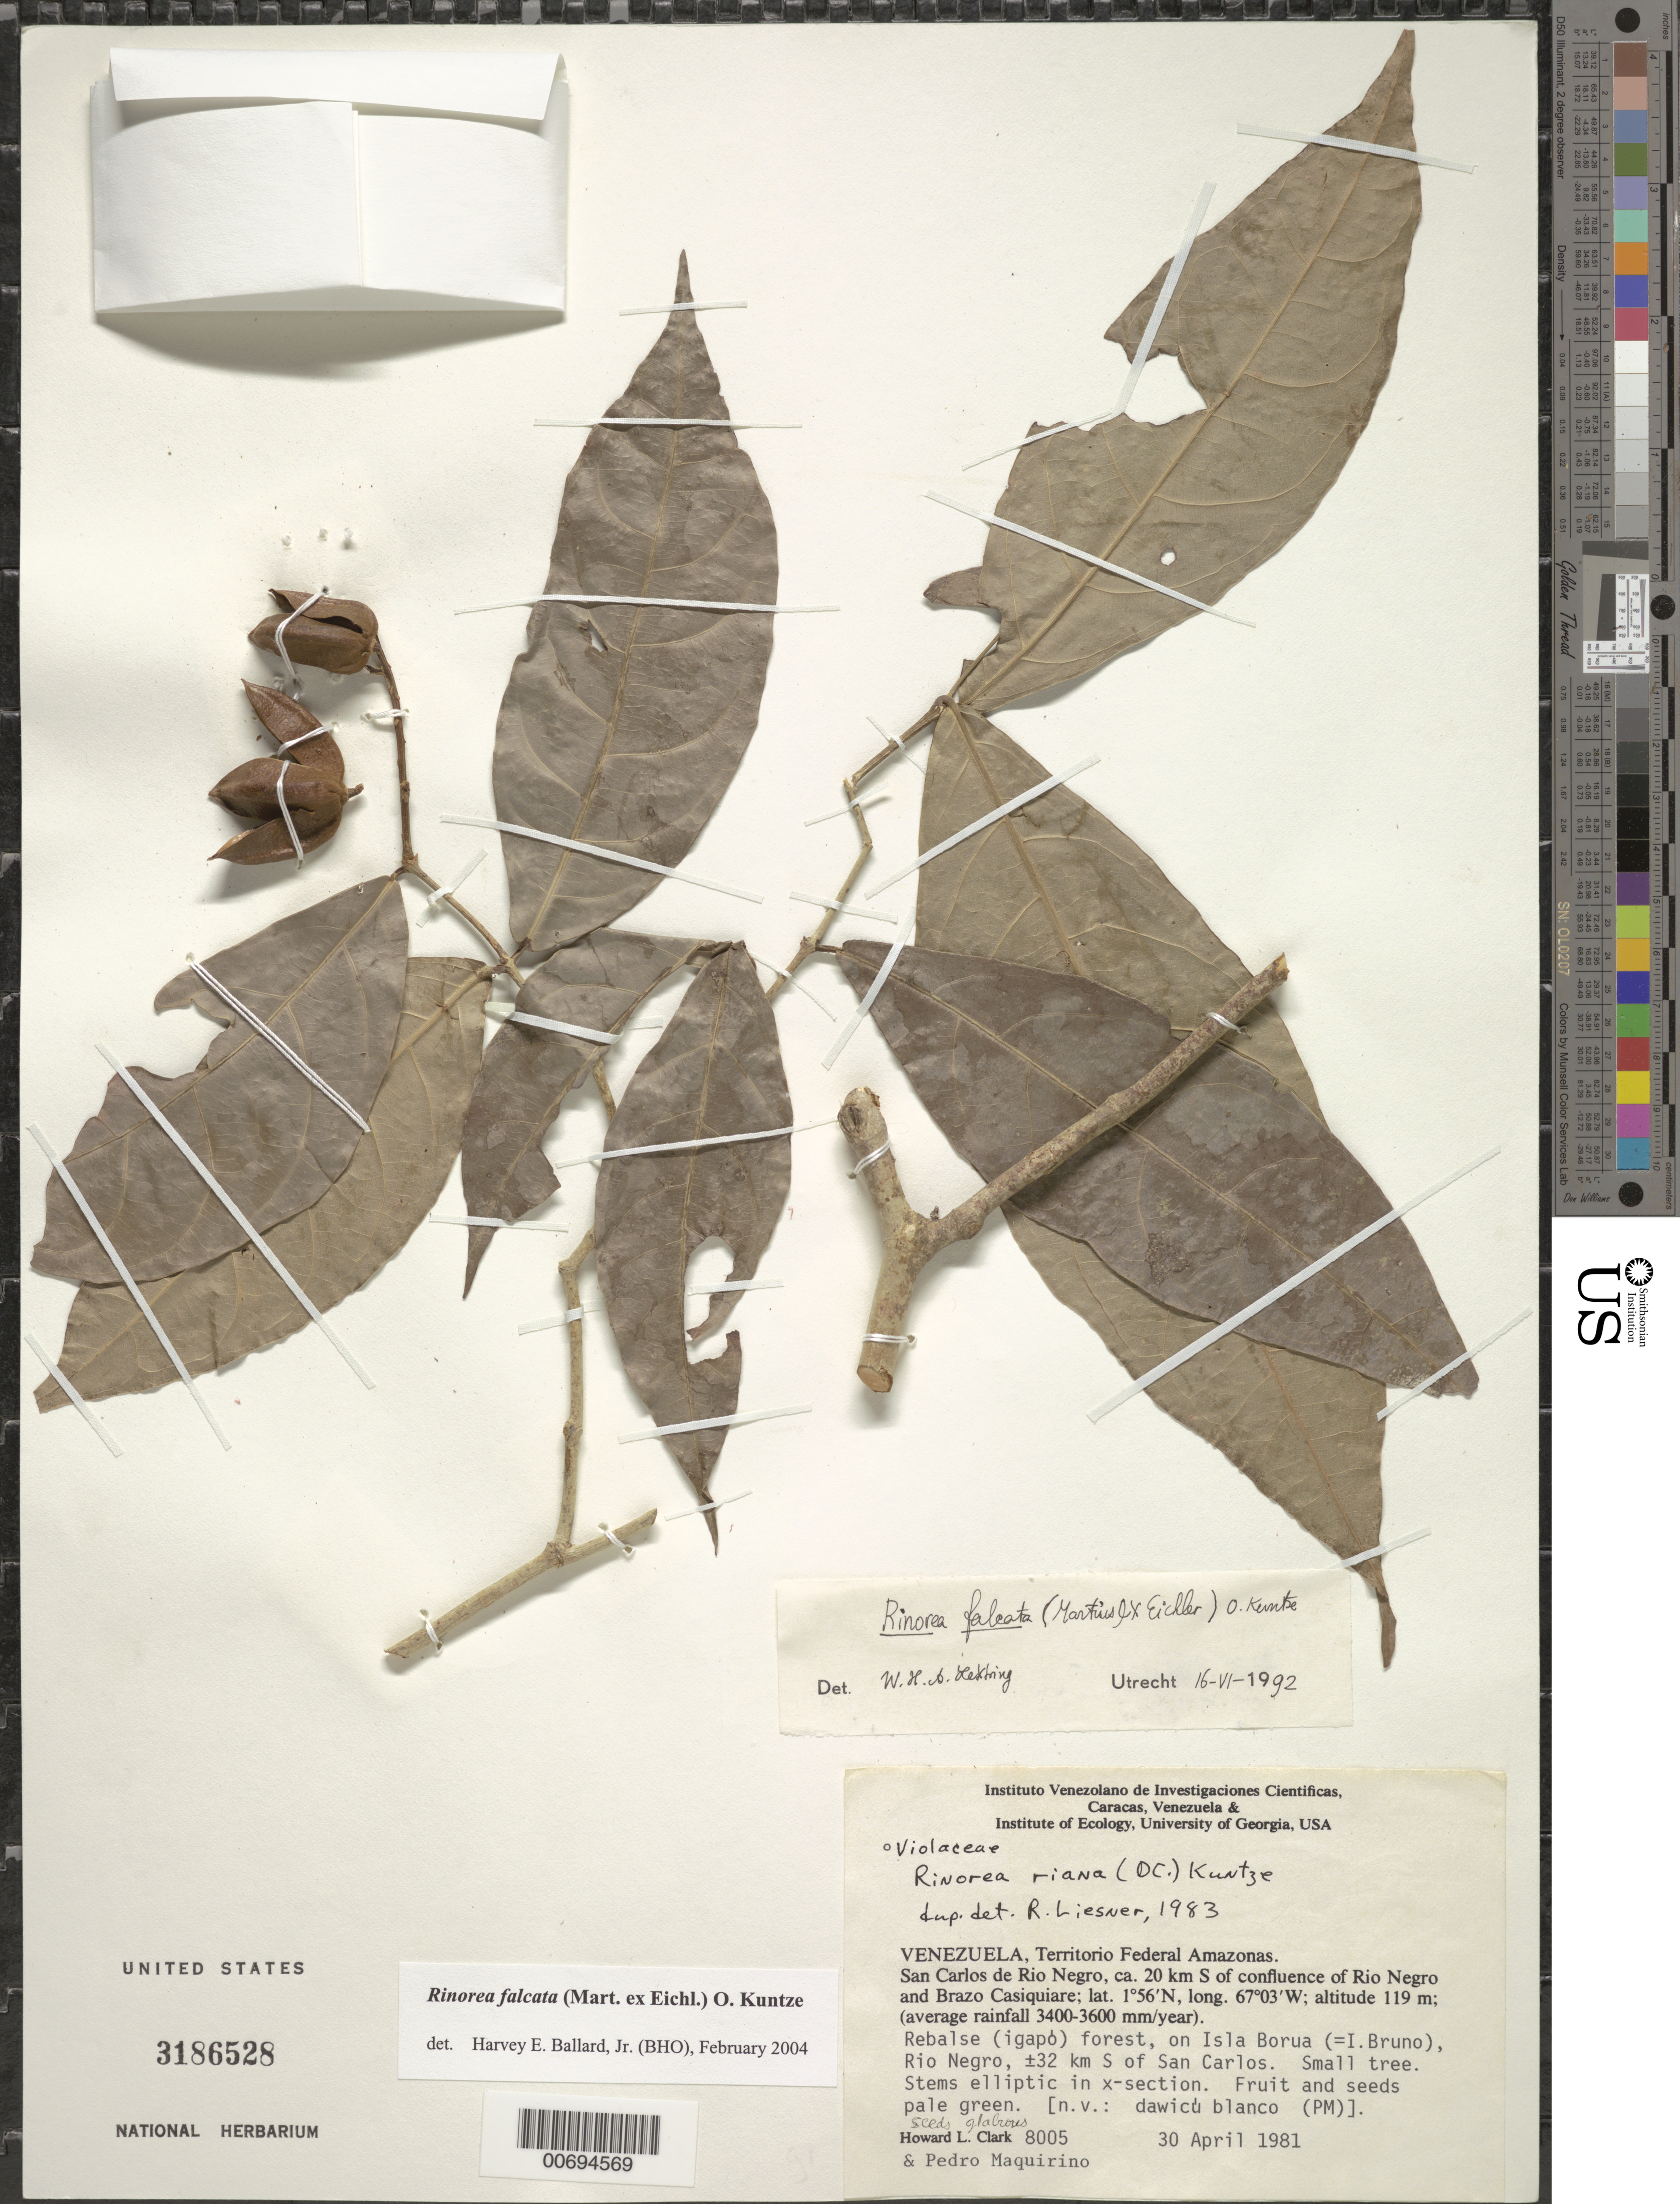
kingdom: Plantae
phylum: Tracheophyta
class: Magnoliopsida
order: Malpighiales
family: Violaceae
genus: Rinorea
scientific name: Rinorea camptoneura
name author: (Radlk.) Melch.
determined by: Hoyos-Gomez, S. E.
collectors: H. L. Clark & P. Maquirino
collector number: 8005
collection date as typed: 30-Apr-81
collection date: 1981-04-30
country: Venezuela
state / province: Amazonas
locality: San Carlos de Río Negro, Isla Borua (I. Bruno), ca. 32 mi. S of San Carlos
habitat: Rebalse forest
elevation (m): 119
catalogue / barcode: US 3186528